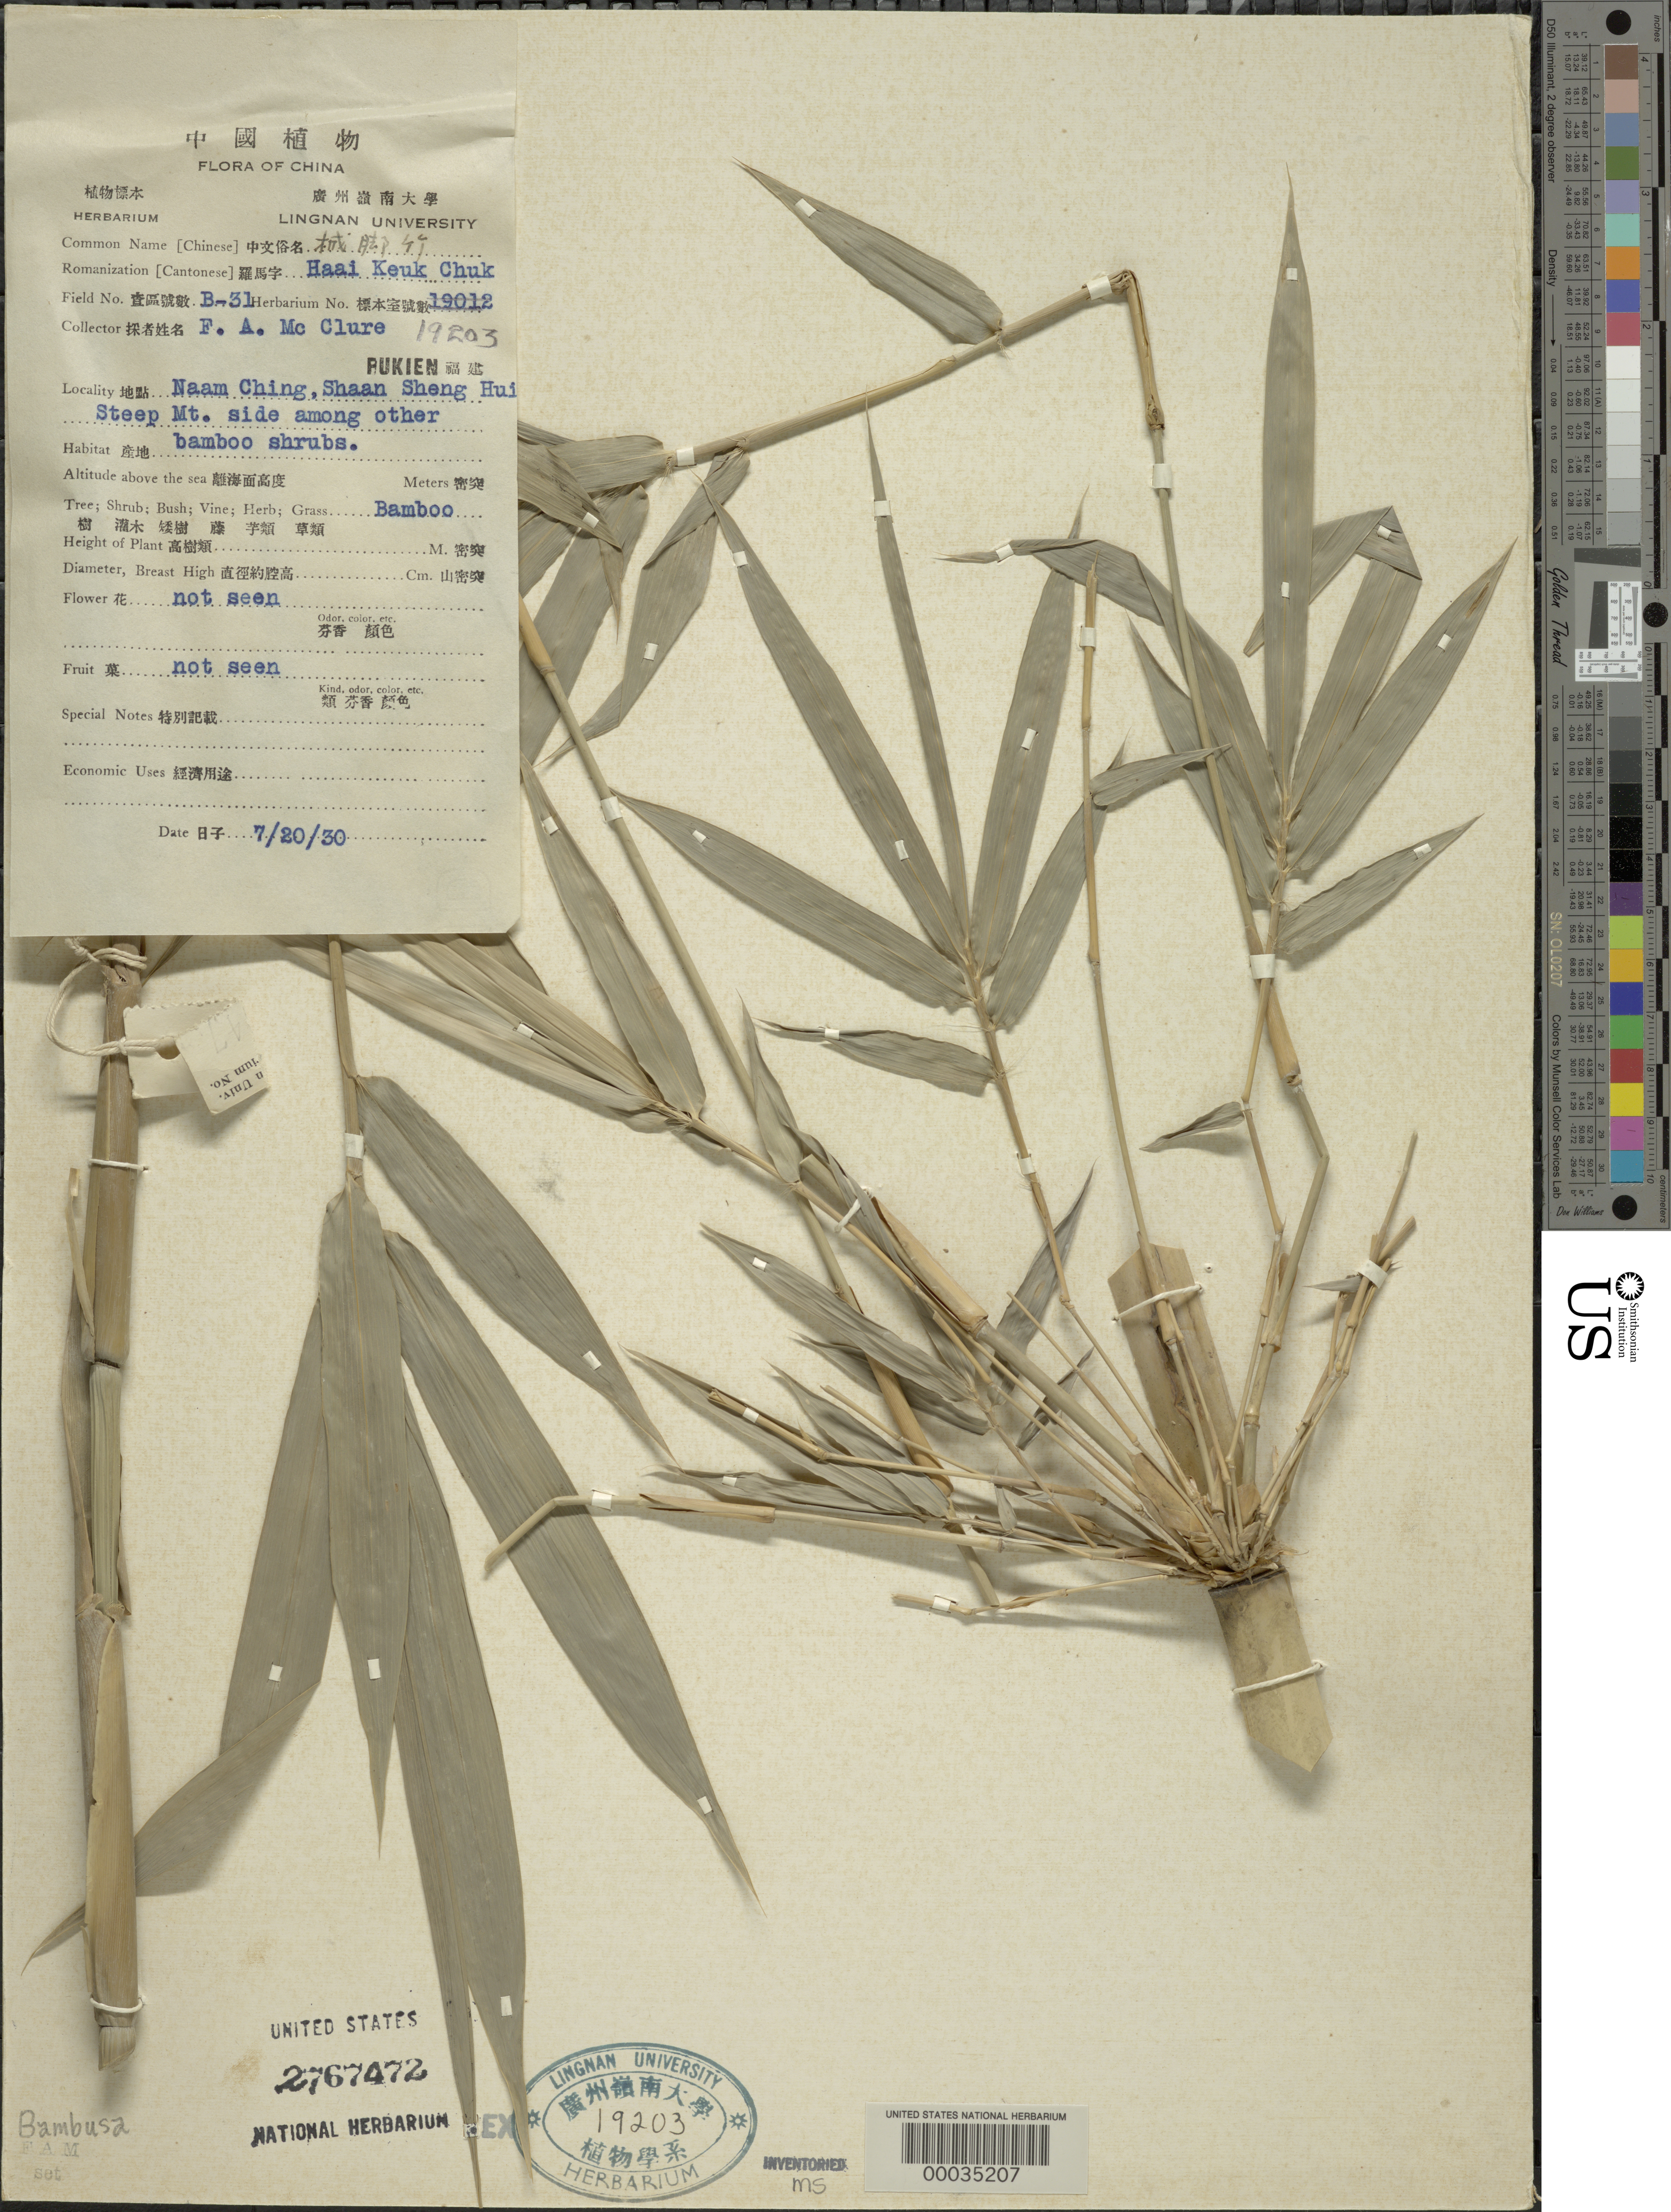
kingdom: Plantae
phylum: Tracheophyta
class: Liliopsida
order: Poales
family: Poaceae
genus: Bambusa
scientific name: Bambusa sp.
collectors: F. A. McClure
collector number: B-31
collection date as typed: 20 Jul 1930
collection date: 1930-07-20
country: China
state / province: Fujian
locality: Naam ching, shaan sheng hui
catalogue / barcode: US 2767472